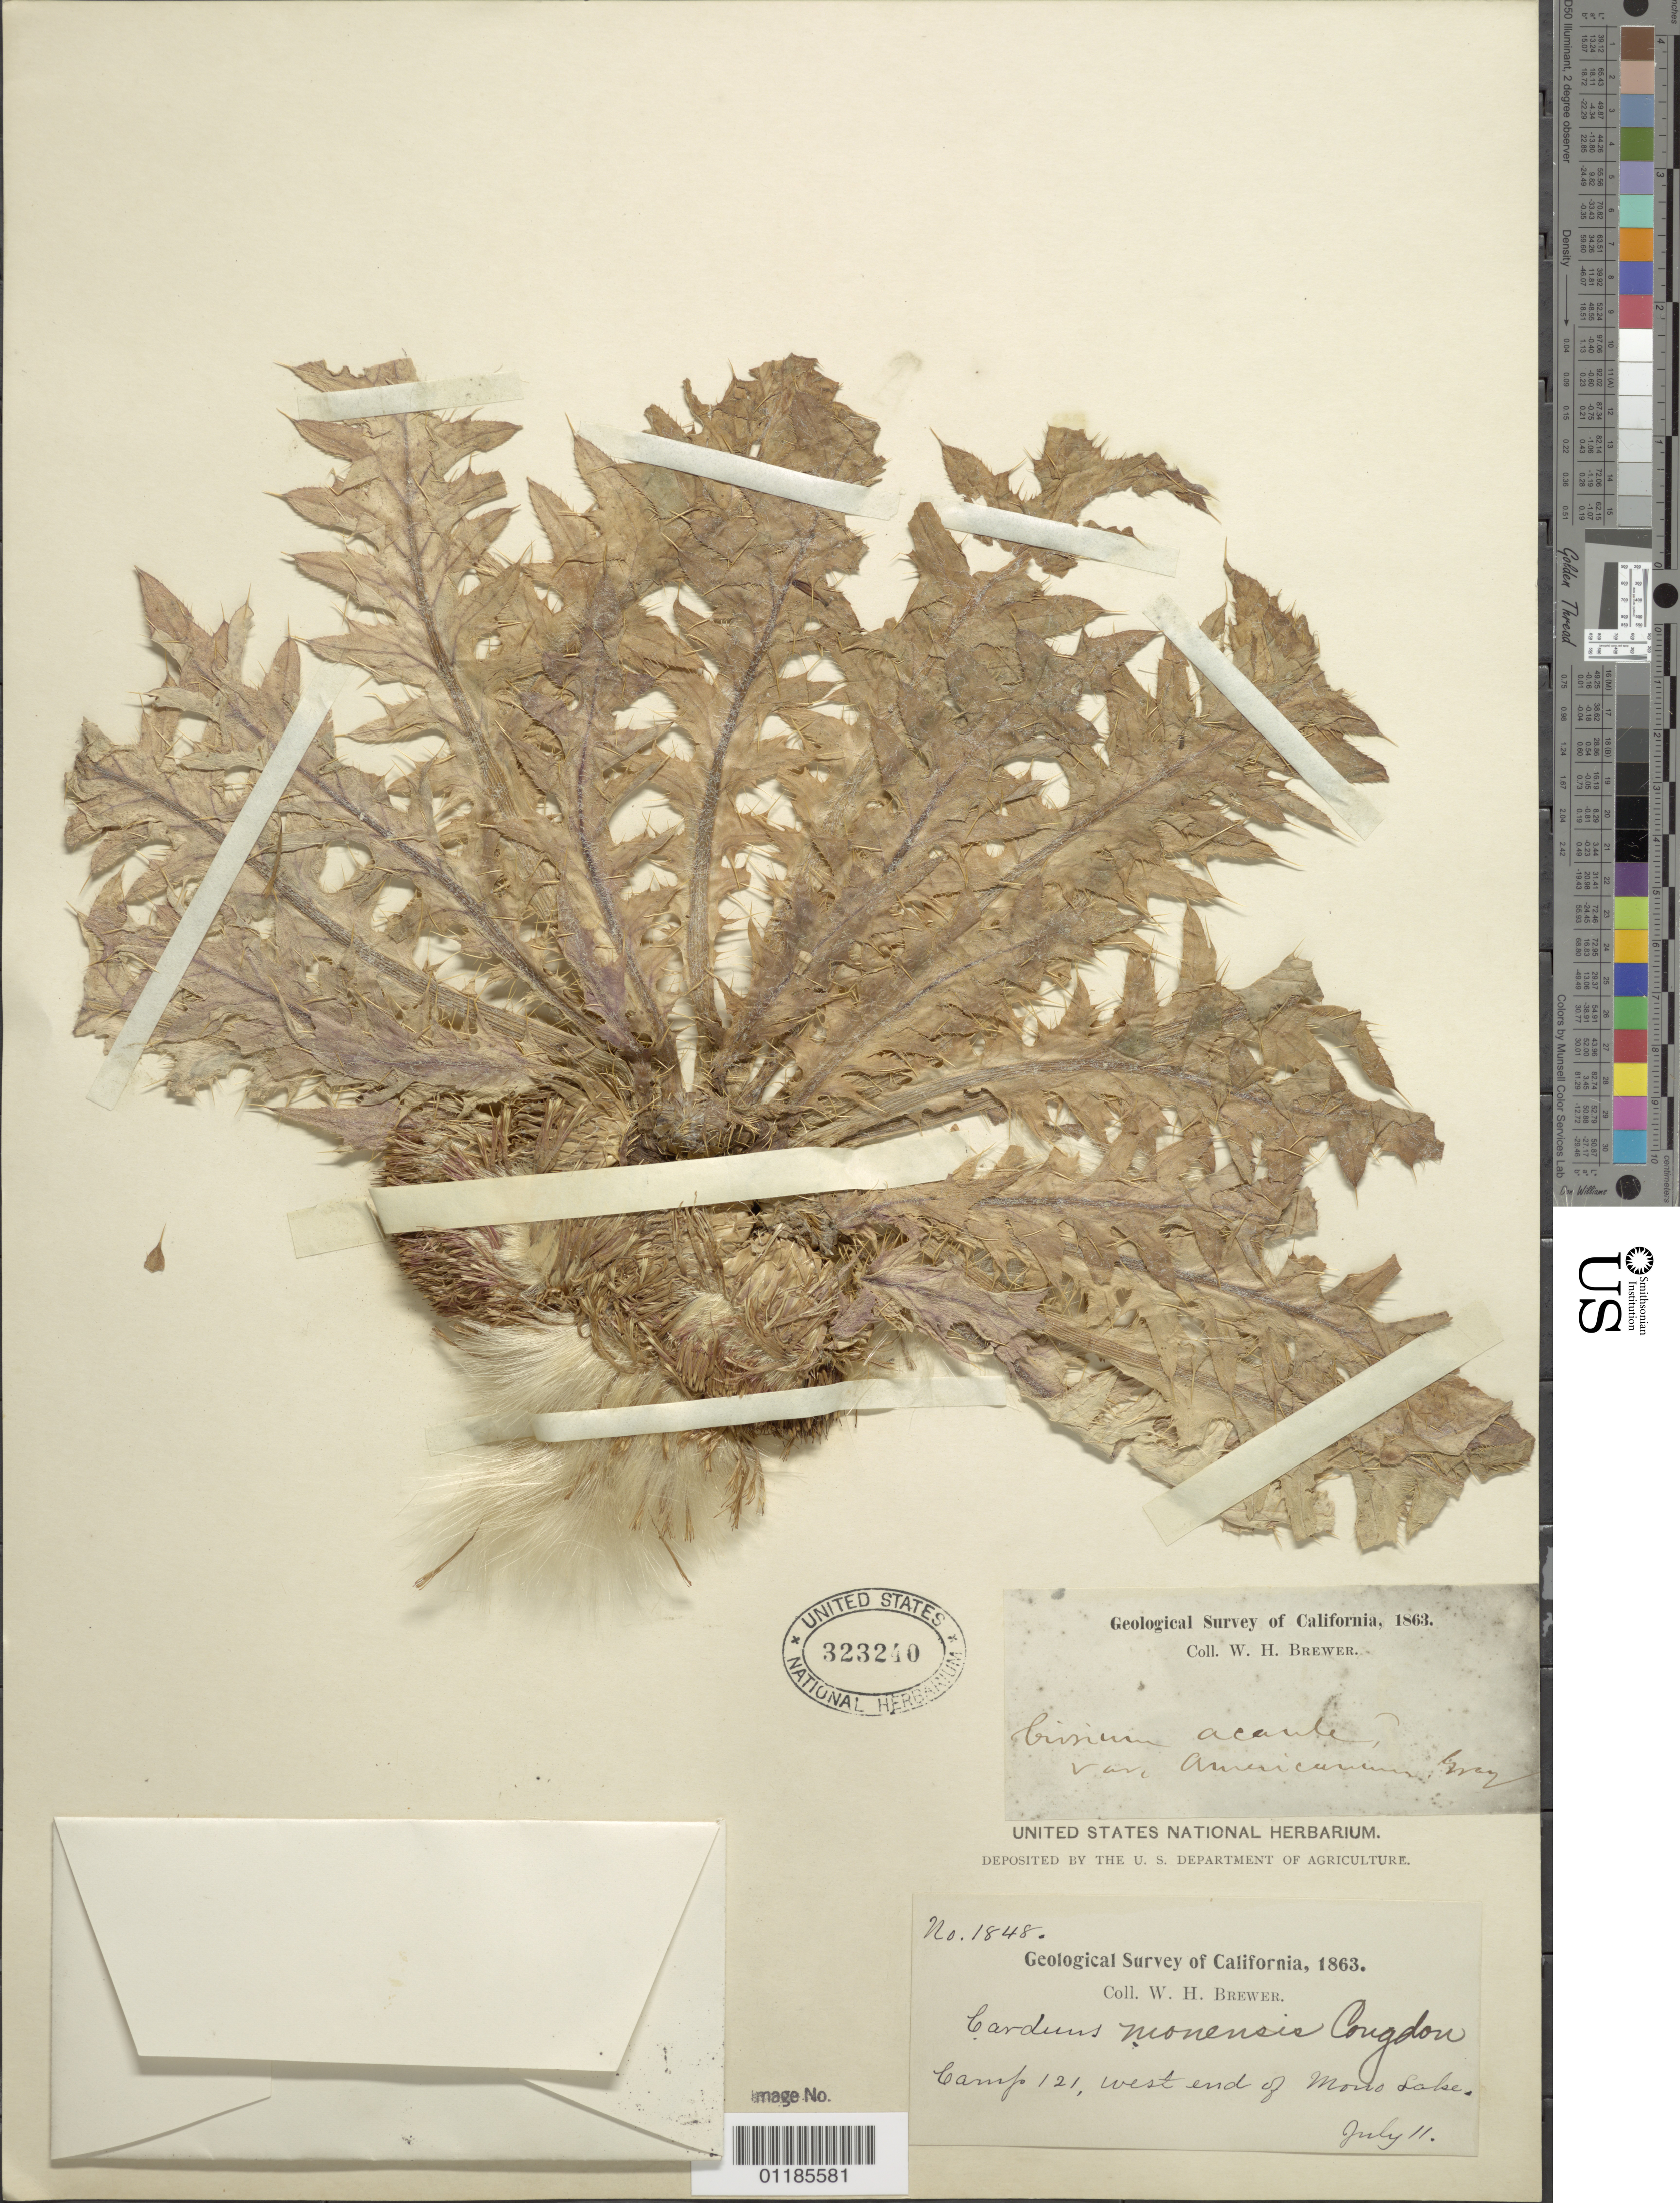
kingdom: Plantae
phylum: Tracheophyta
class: Magnoliopsida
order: Asterales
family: Asteraceae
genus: Cirsium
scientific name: Cirsium scariosum var. americanum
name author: (A. Gray) D.J. Keil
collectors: W. H. Brewer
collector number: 1848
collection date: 1863-07-11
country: United States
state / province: California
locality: Camp 121, west end of Mono Lake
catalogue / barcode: US 323240